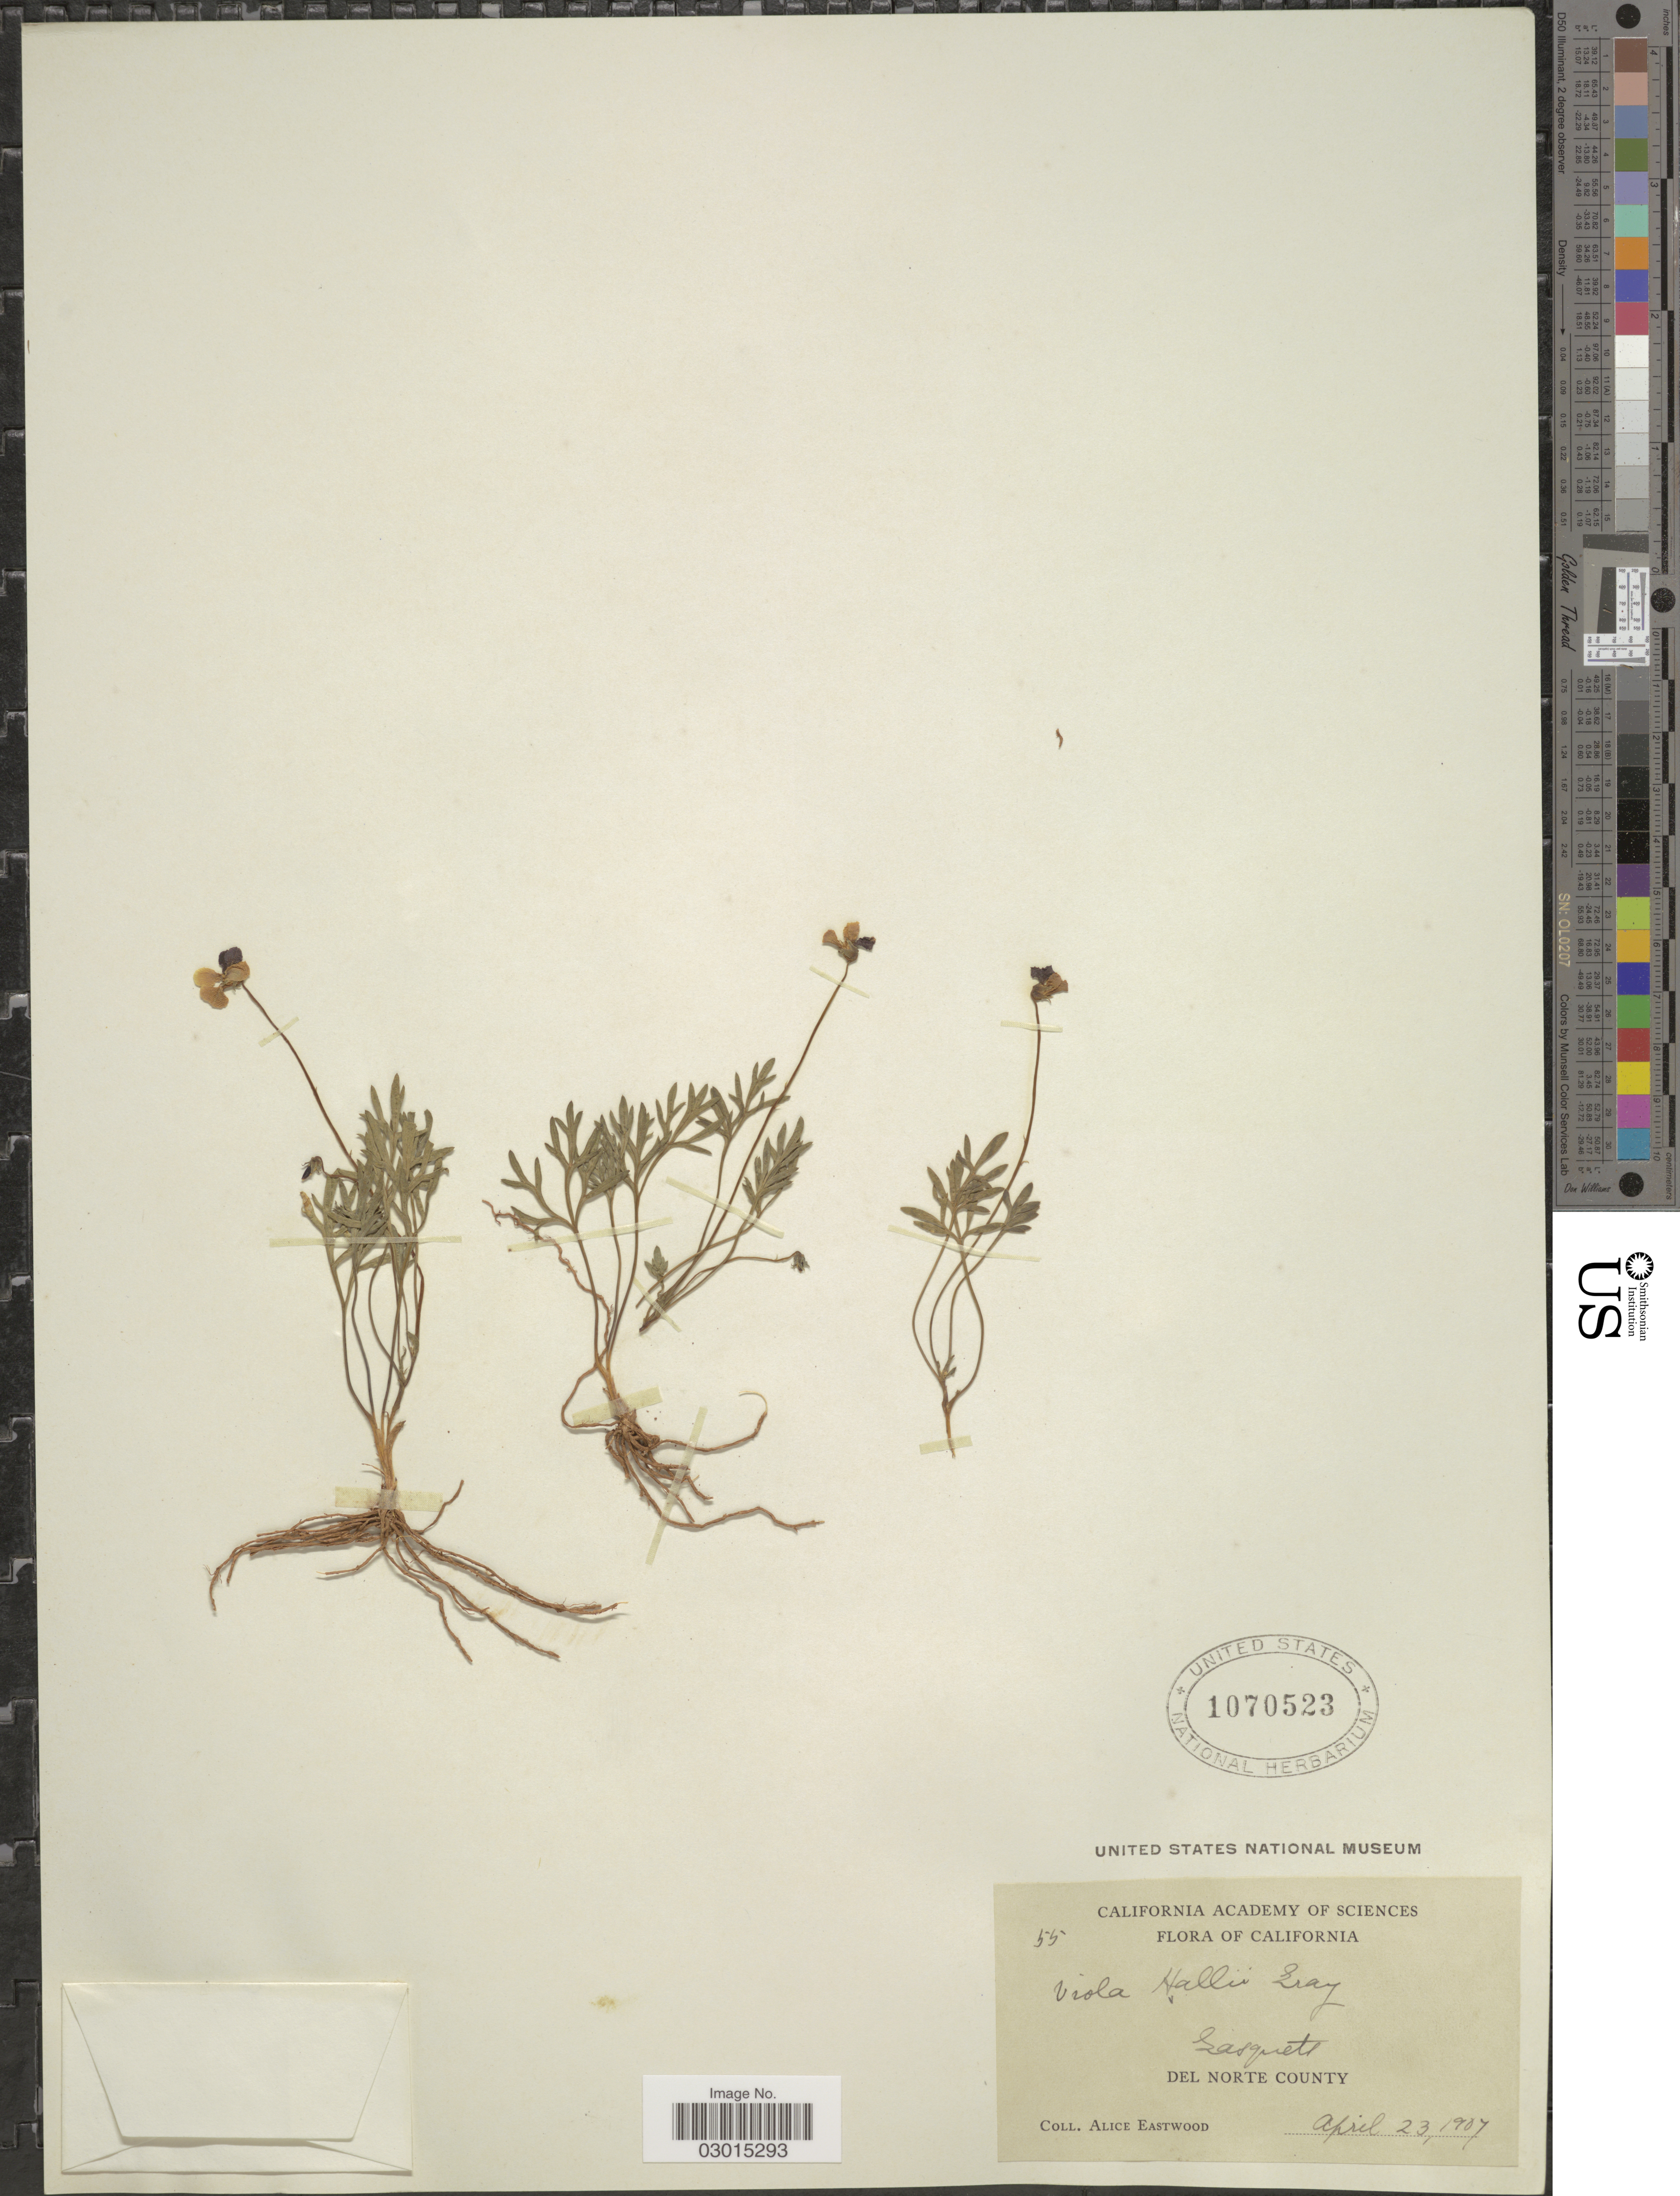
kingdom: Plantae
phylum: Tracheophyta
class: Magnoliopsida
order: Malpighiales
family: Violaceae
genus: Viola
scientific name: Viola hallii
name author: A. Gray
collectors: A. Eastwood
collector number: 55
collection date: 1907-04-23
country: United States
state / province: California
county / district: Del Norte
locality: Gasquete. Del Norte County.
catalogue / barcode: US 1070523